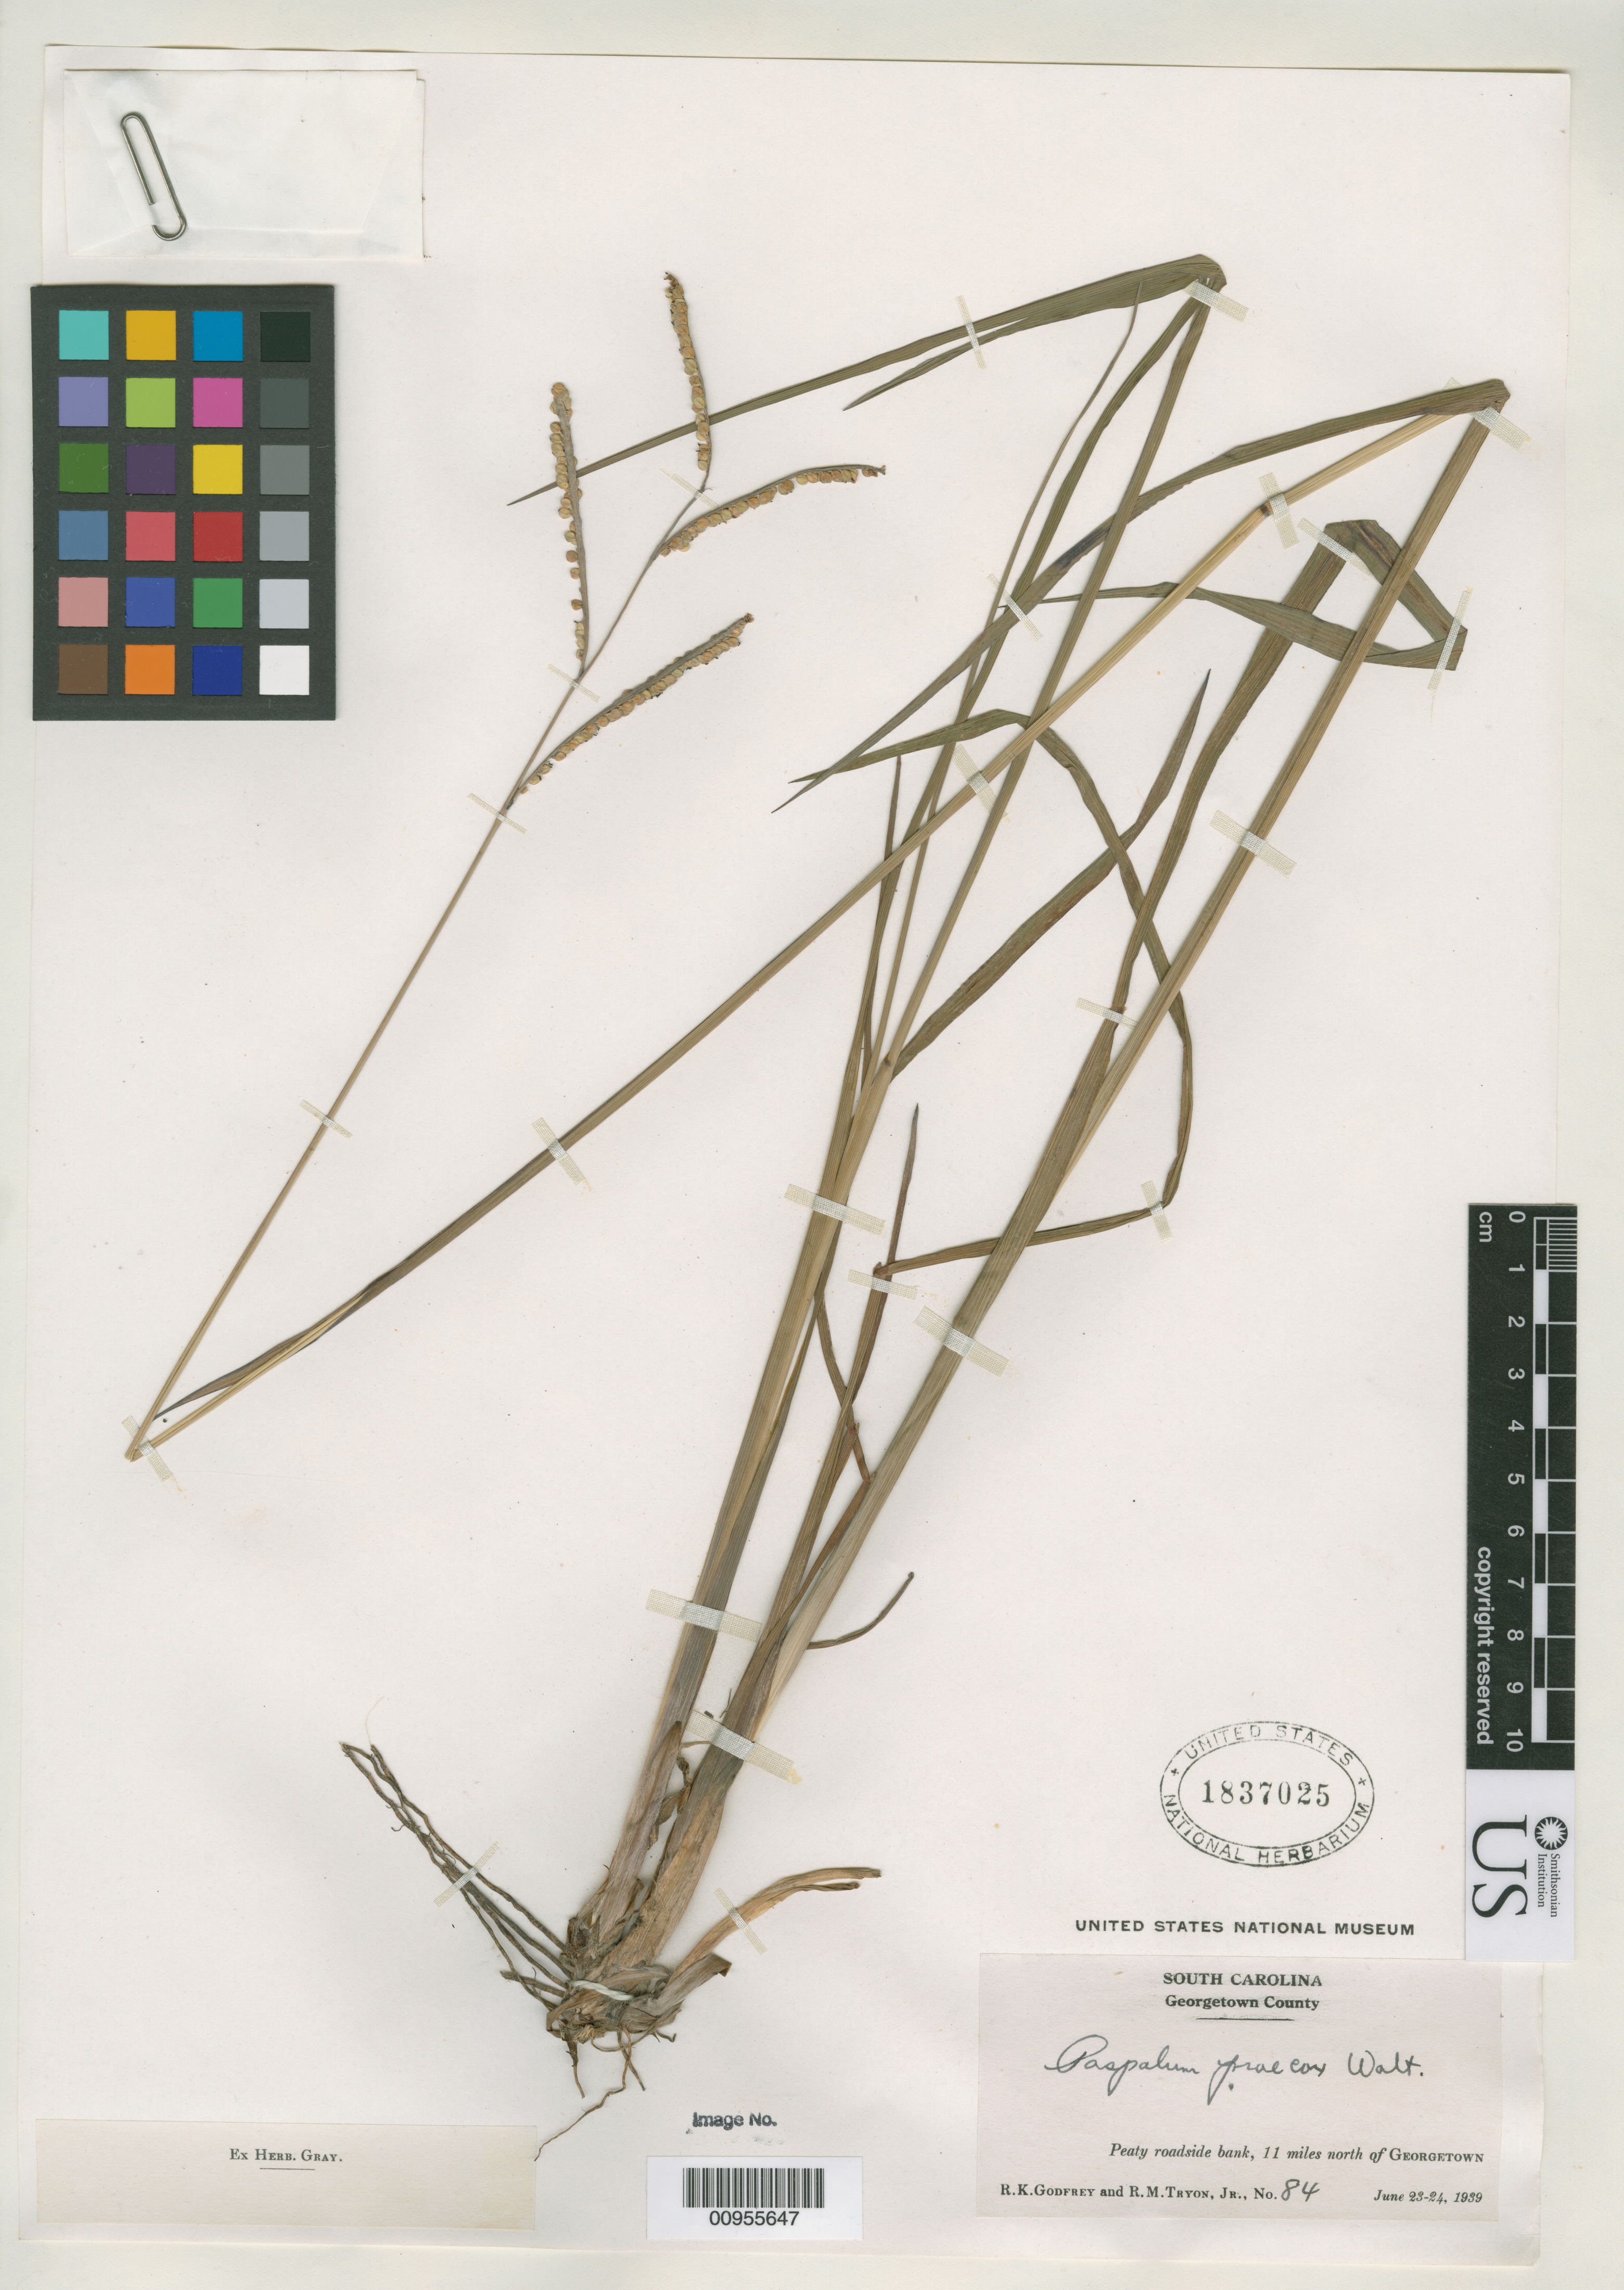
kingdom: Plantae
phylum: Tracheophyta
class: Liliopsida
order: Poales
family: Poaceae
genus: Paspalum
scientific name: Paspalum praecox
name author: Walter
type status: Isoneotype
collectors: R. K. Godfrey & R. M. Tryon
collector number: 84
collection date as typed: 23 Jun 1939 to 24 Jun 1939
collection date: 1939-06-23/1939-06-24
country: United States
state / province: South Carolina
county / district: Georgetown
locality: Peaty roadside bank, 11 miles north of Georgetown.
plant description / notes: Currently accepted name as cited by D.B. Ward (2008).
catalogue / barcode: US 1837025